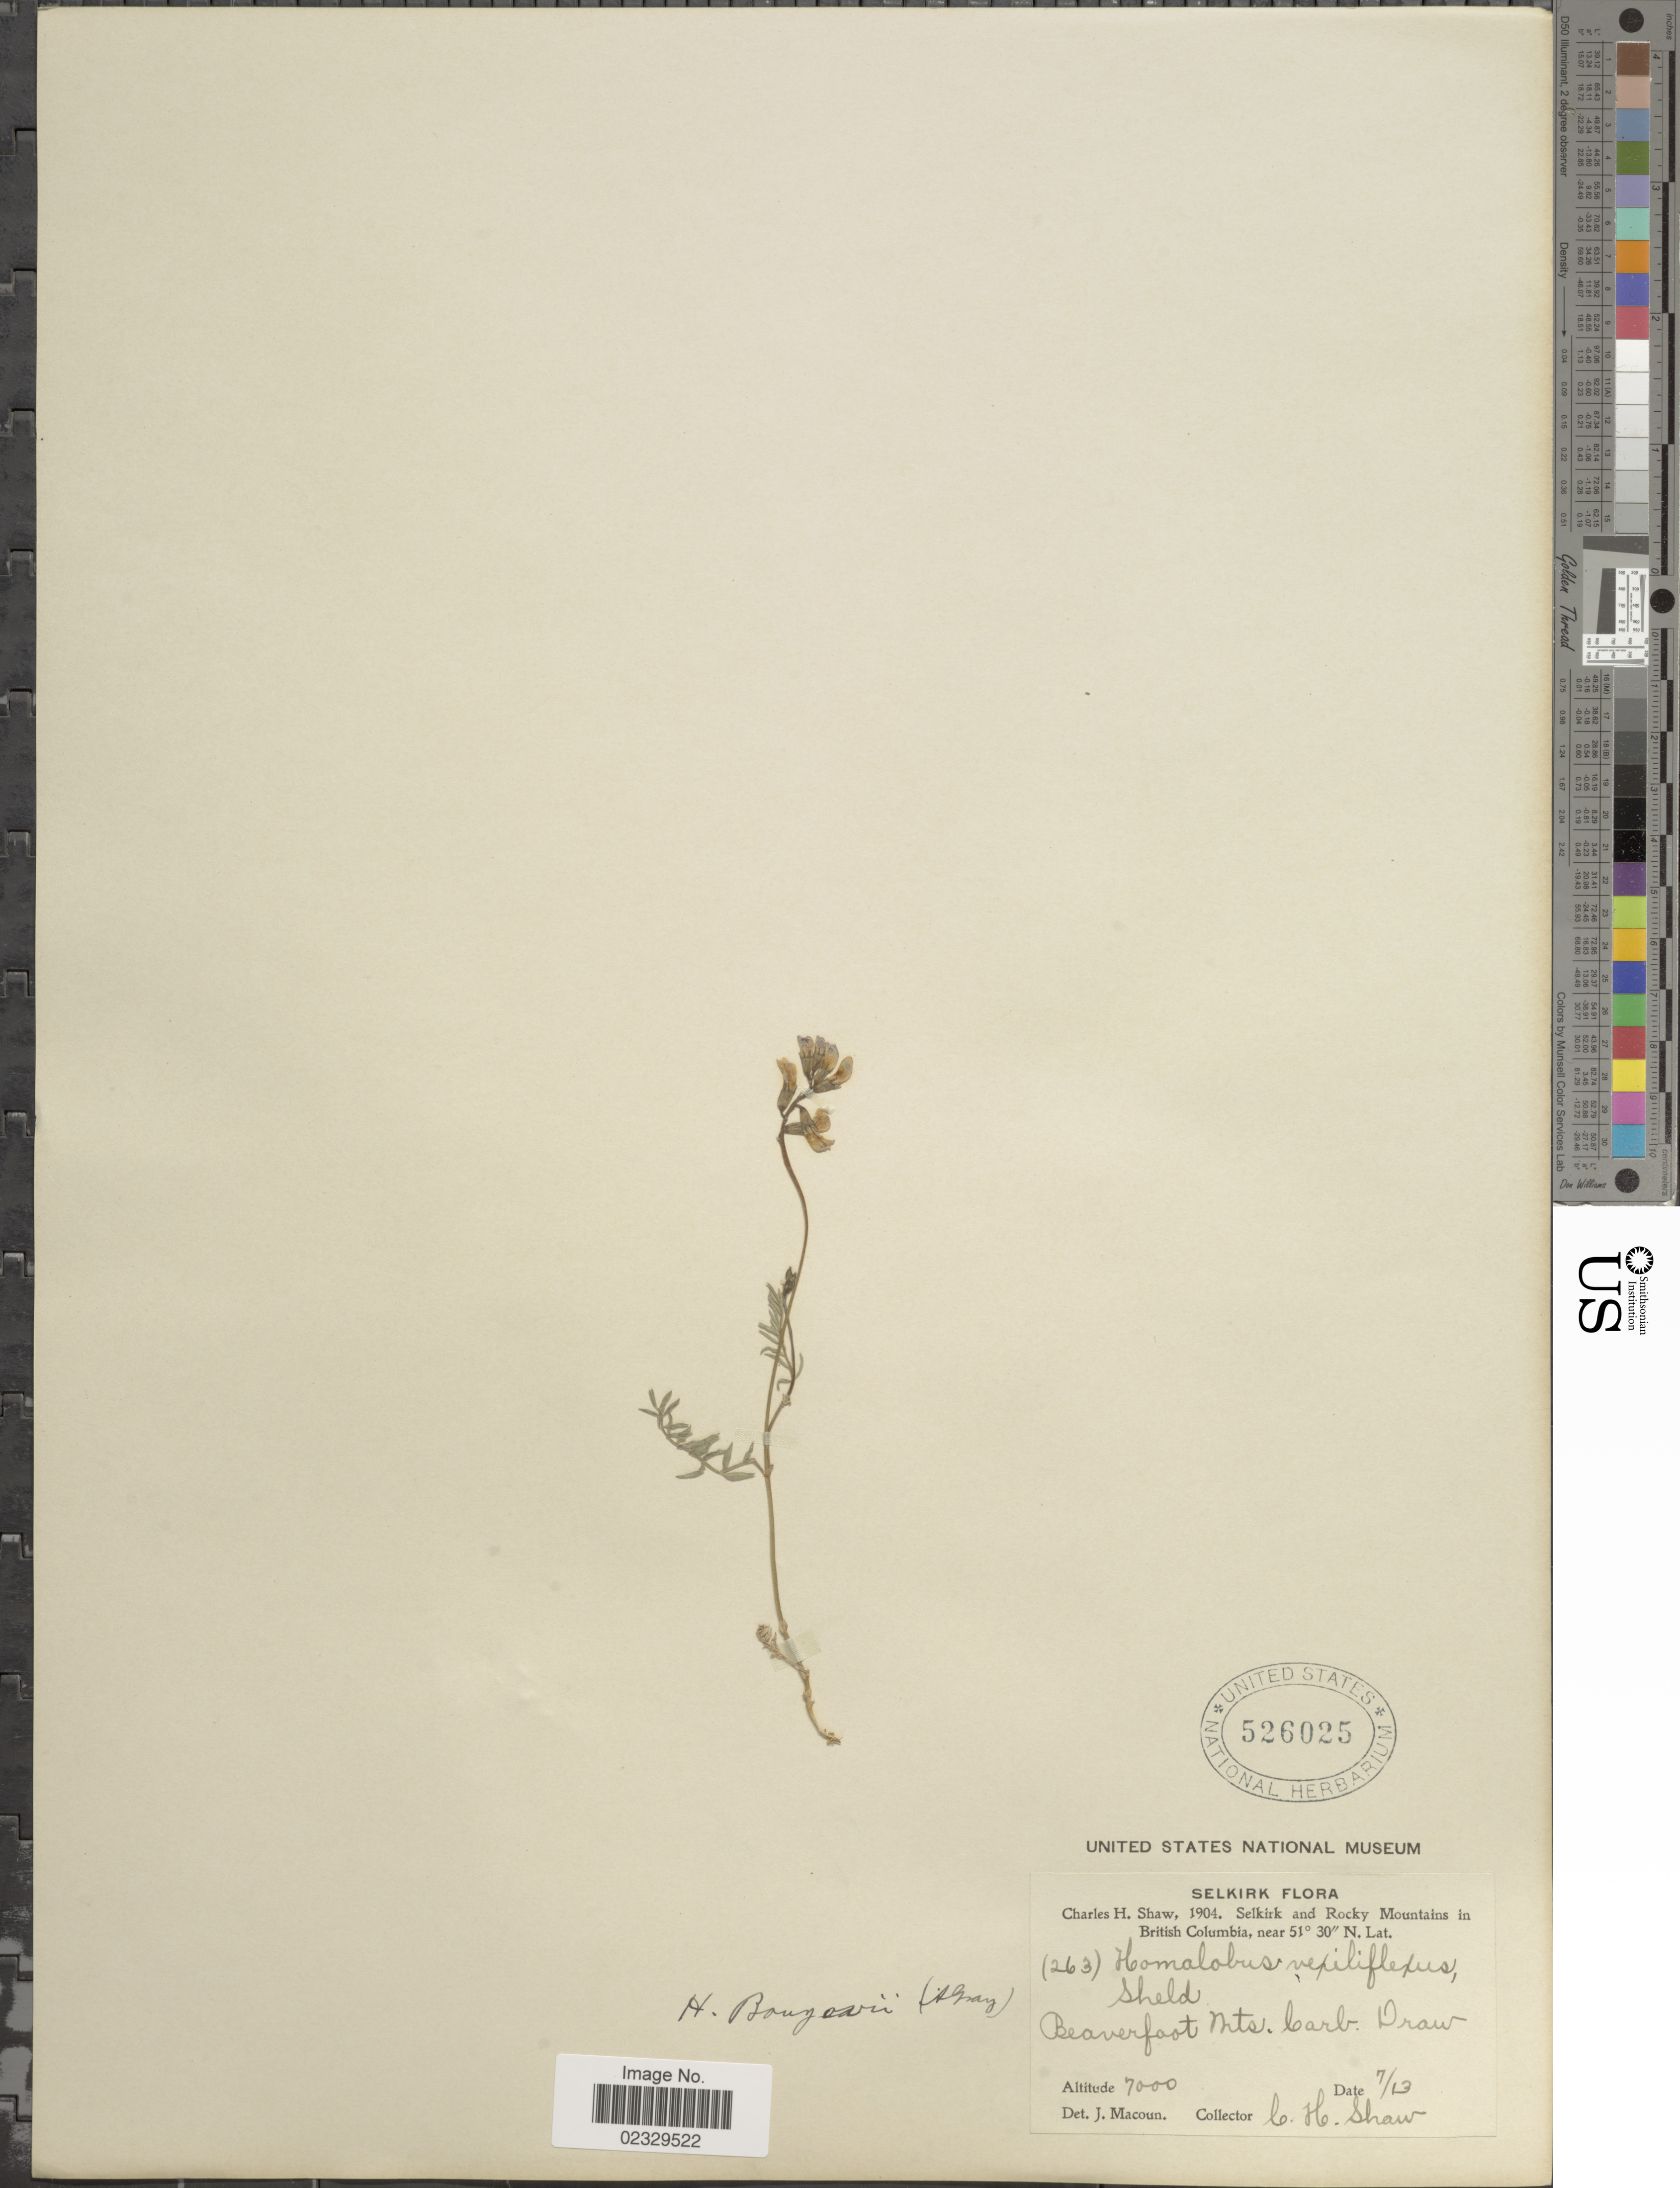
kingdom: Plantae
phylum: Tracheophyta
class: Magnoliopsida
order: Fabales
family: Fabaceae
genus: Astragalus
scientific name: Astragalus bourgovii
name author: A. Gray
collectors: C. H. Shaw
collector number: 263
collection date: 1904-07-13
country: Canada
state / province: British Columbia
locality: Selkirk and Rocky Mountains. Beaverfoot Mts. Carb. Draw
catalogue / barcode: US 526025